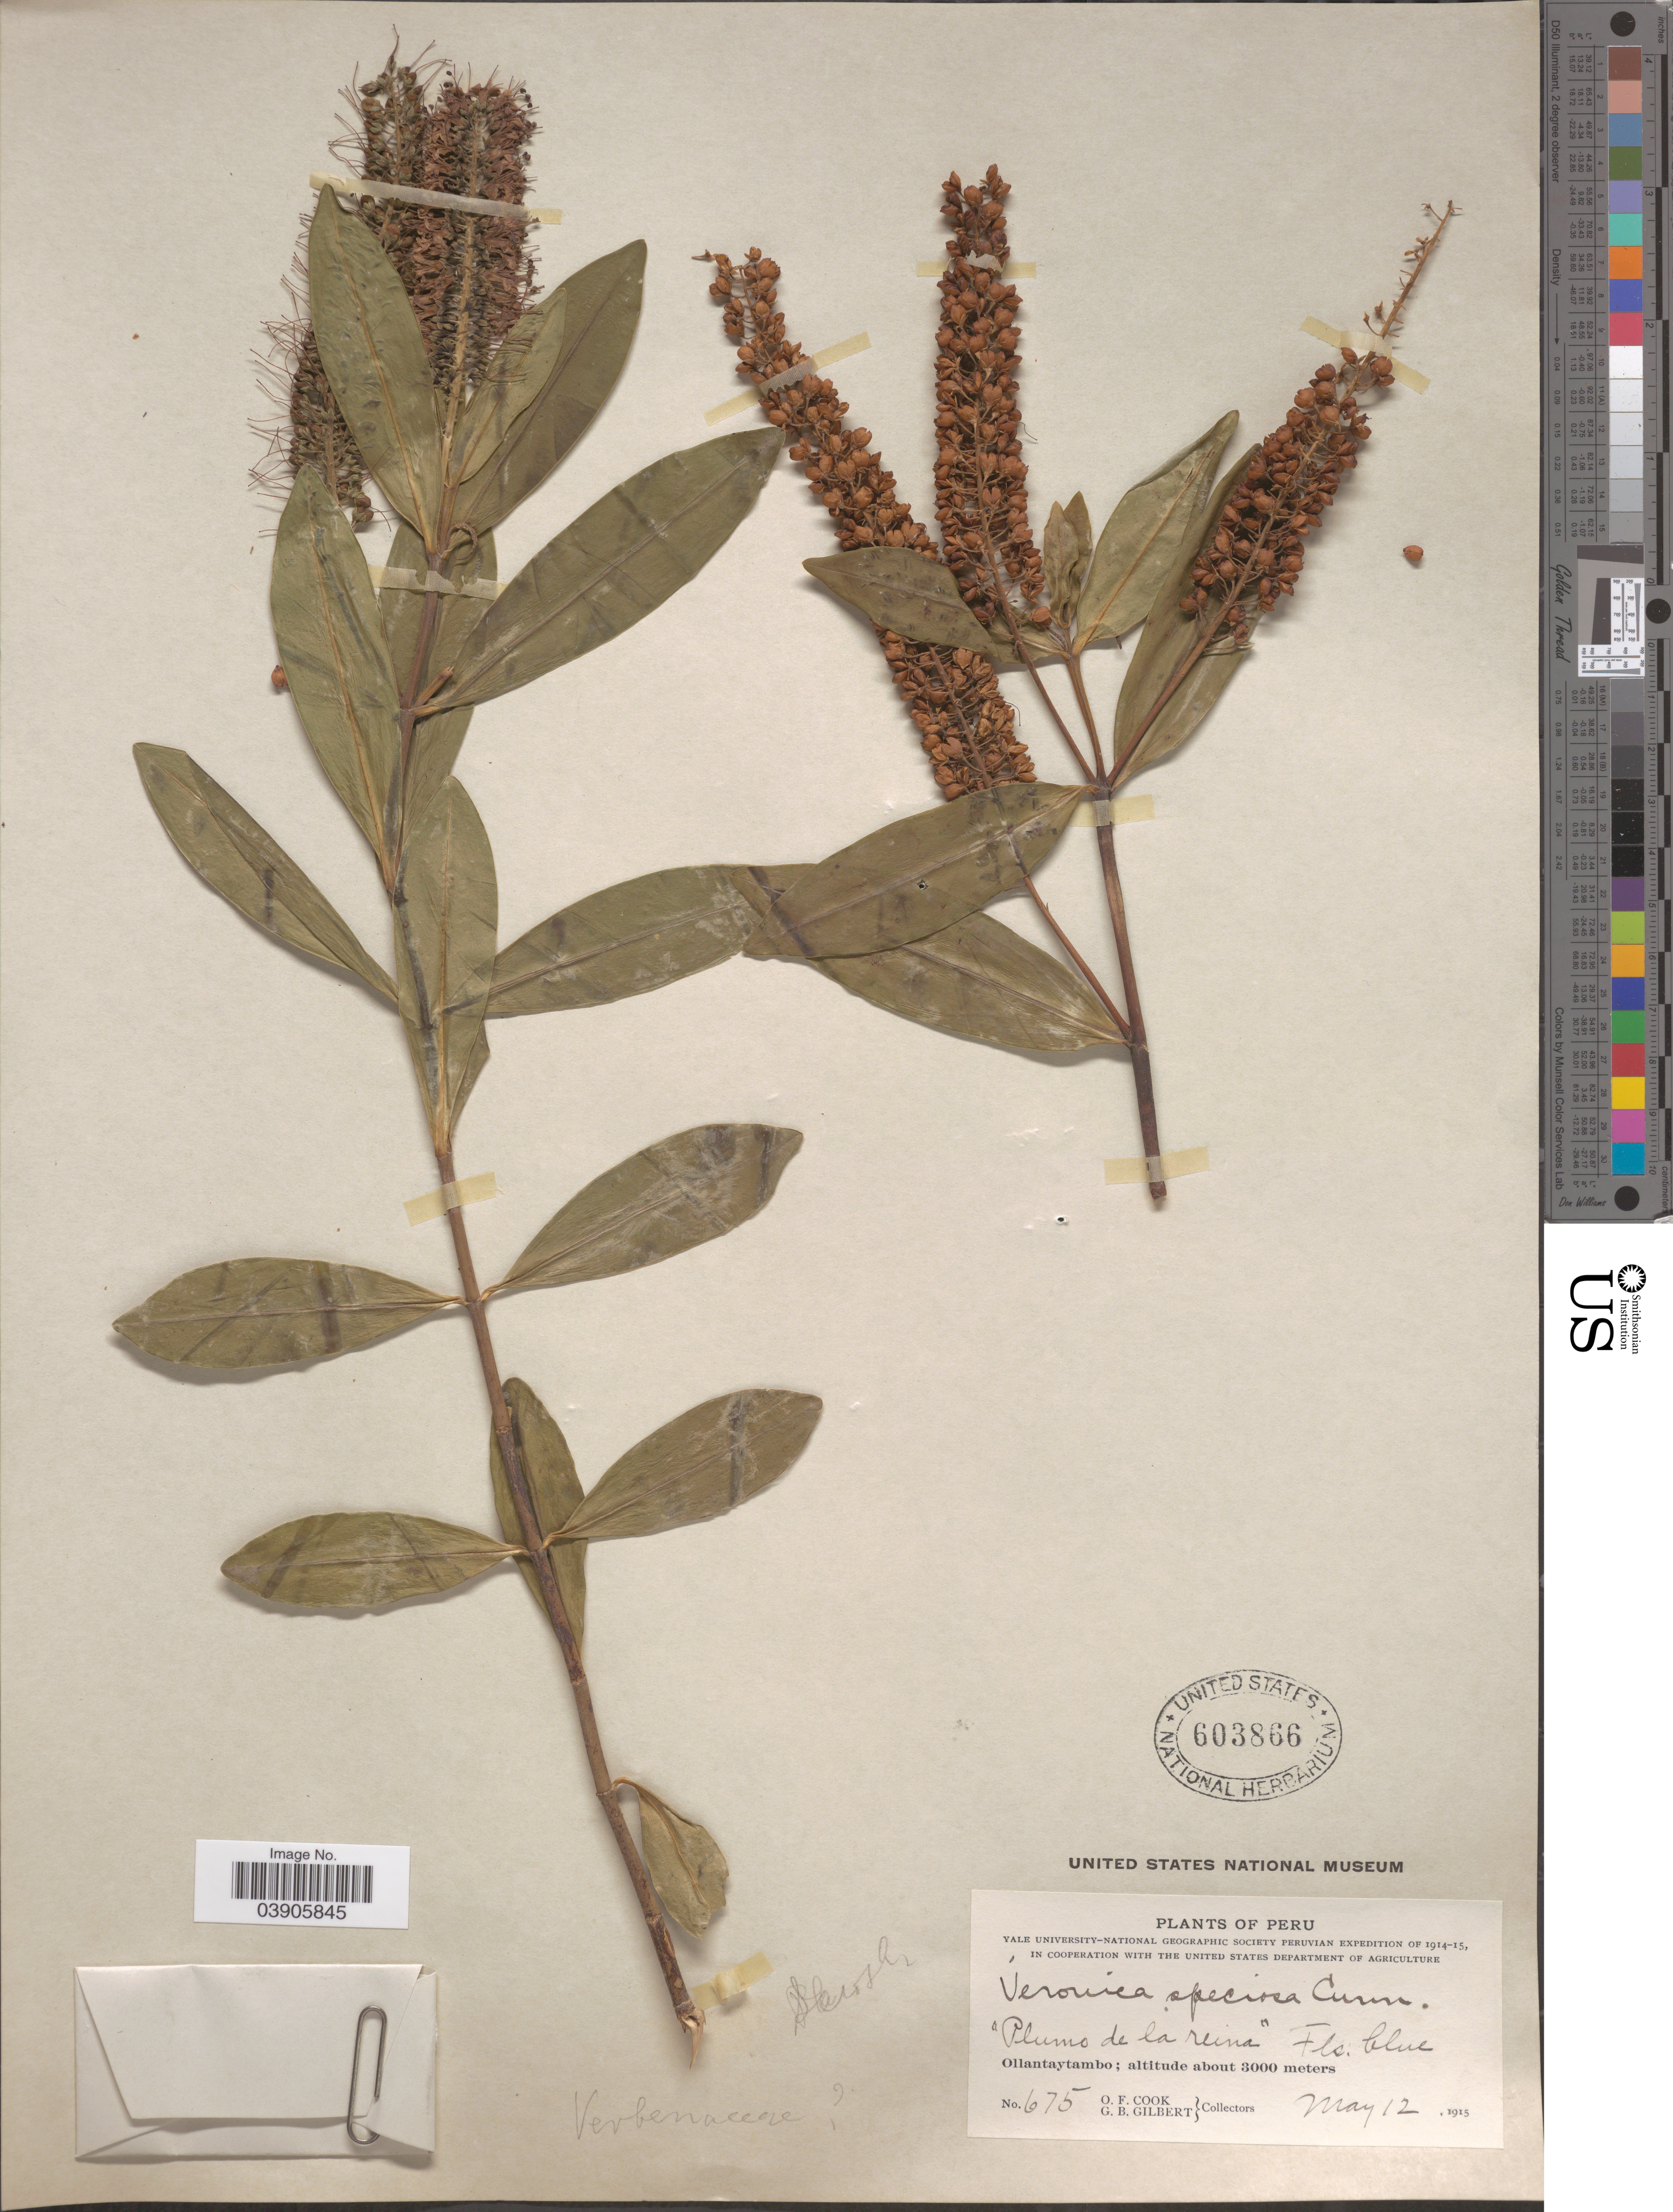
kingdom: Plantae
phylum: Tracheophyta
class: Magnoliopsida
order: Lamiales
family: Plantaginaceae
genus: Hebe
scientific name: Hebe speciosa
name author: (R. Cunn. ex A. Cunn.) Andersen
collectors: O. F. Cook & G. B. Gilbert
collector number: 675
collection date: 1915-05-12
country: Peru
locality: Ollantaytambo.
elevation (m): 3000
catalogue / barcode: US 603866